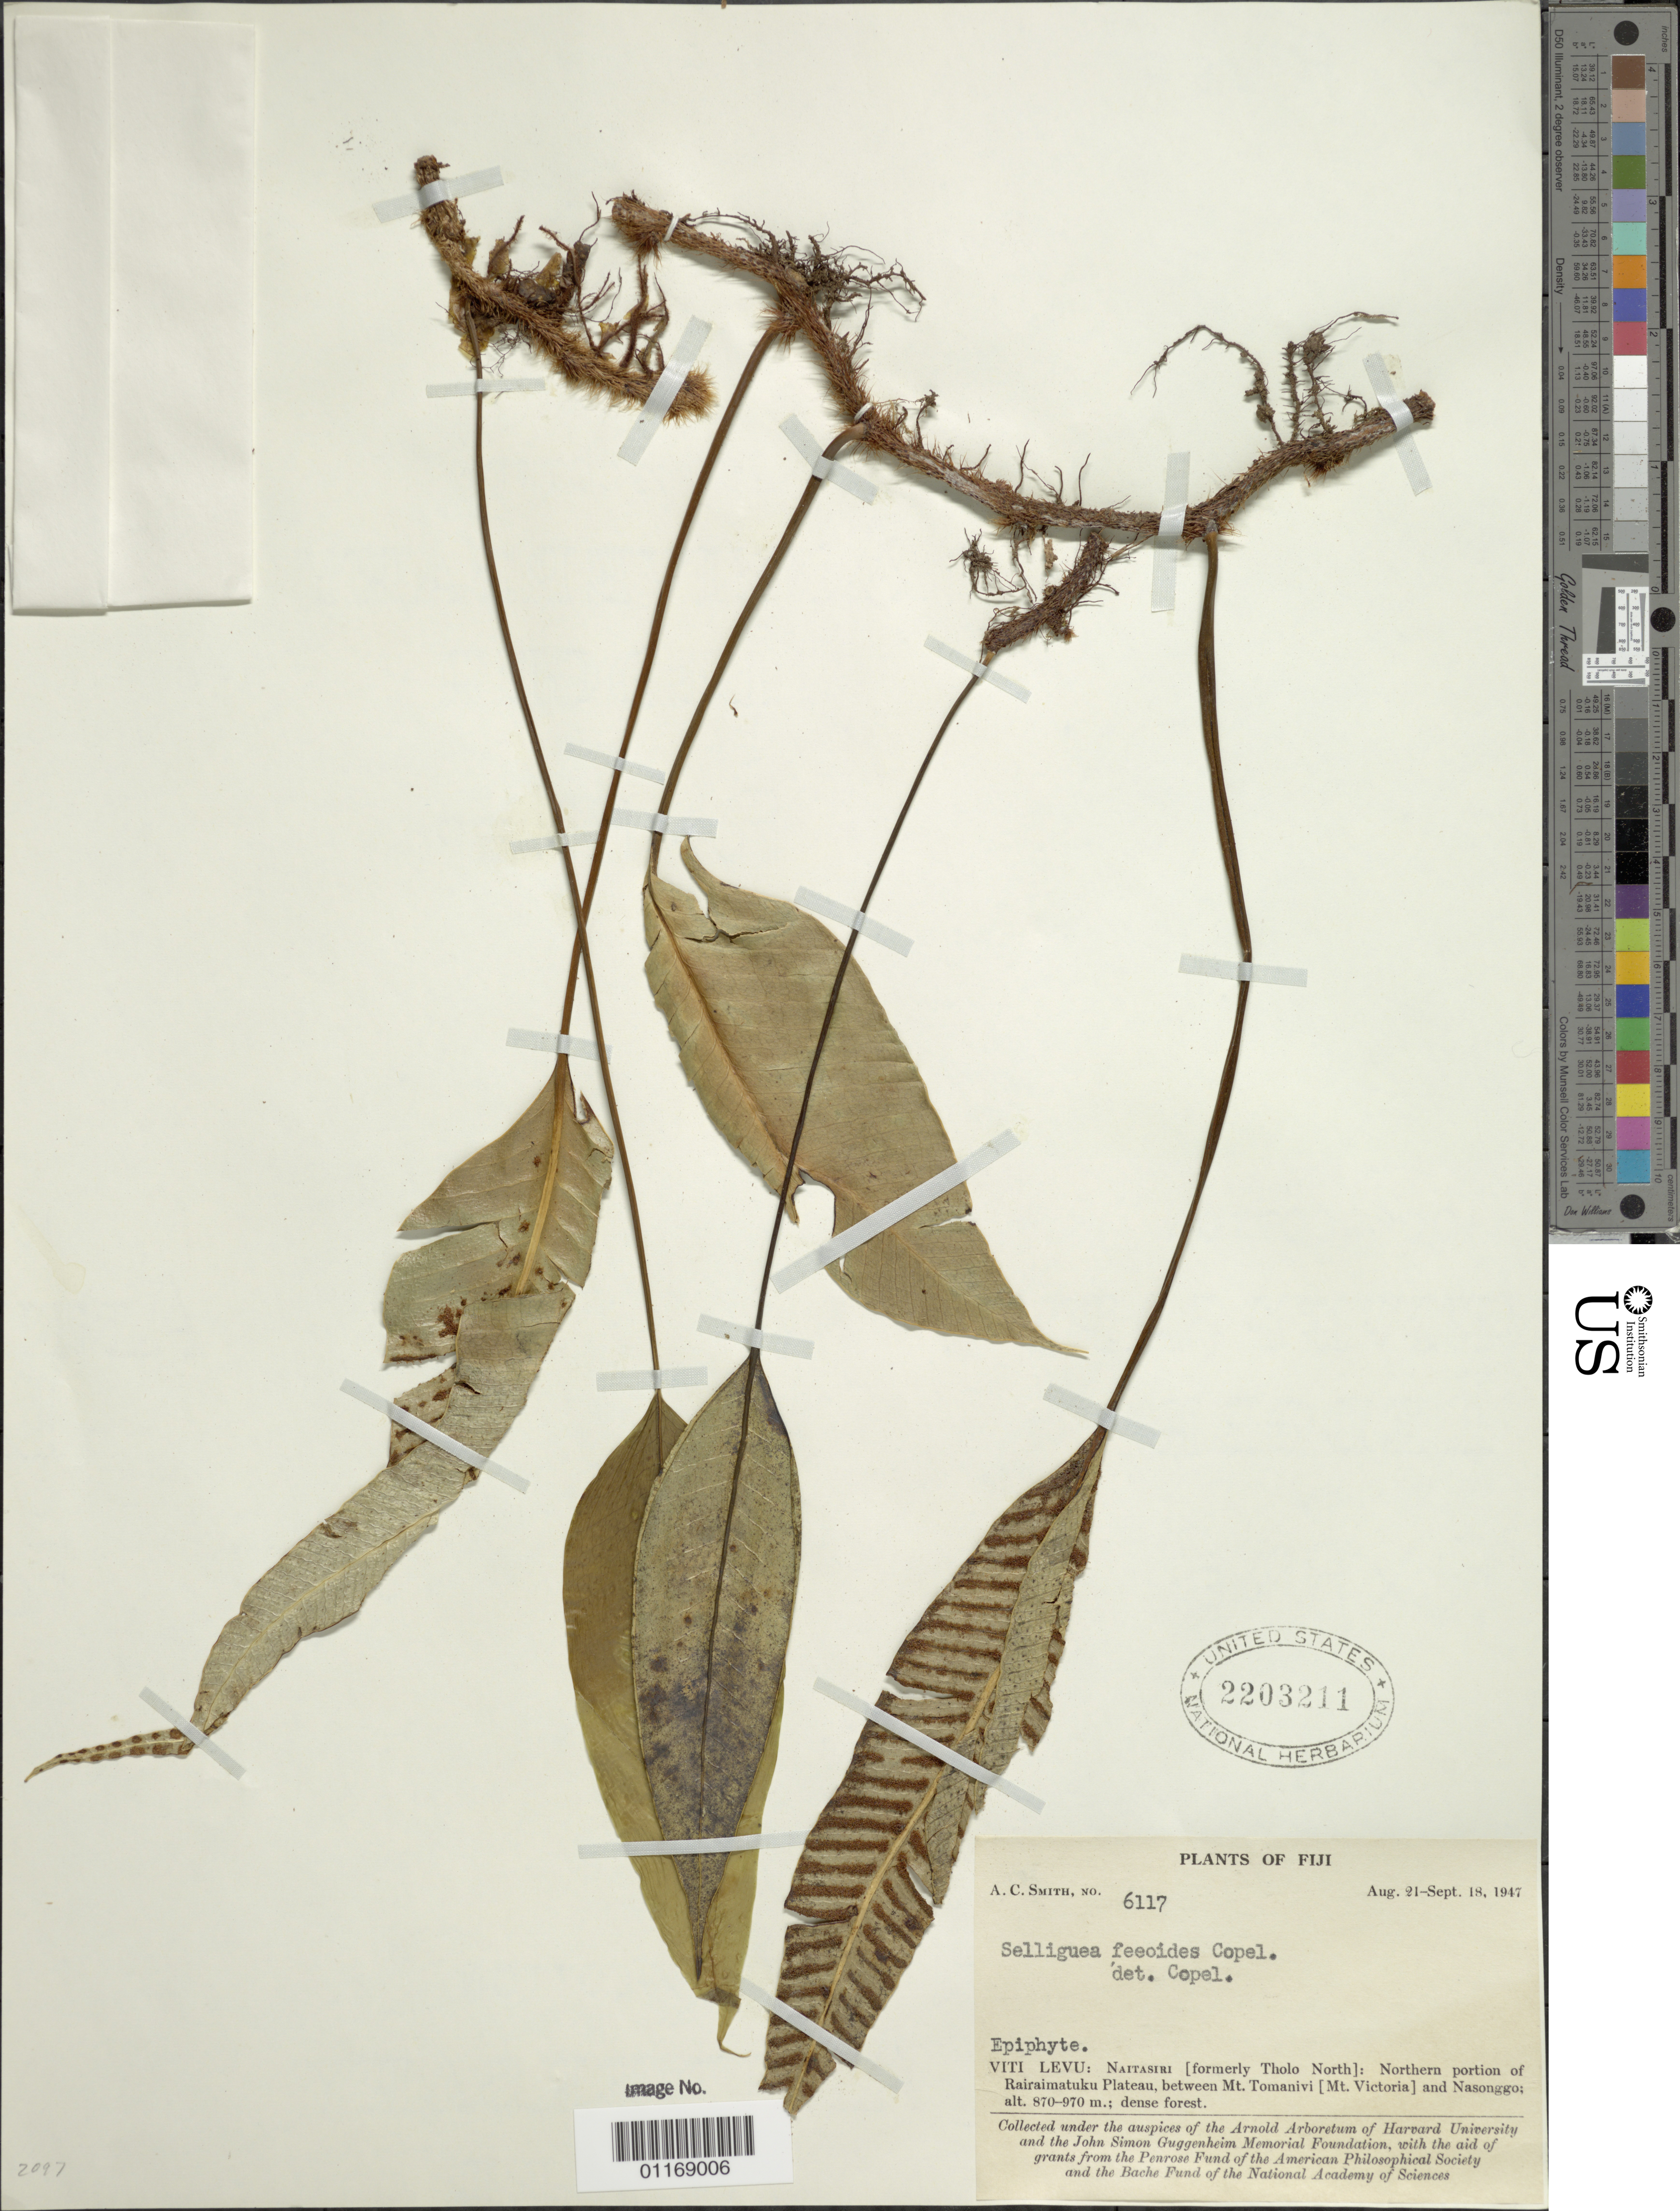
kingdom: Plantae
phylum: Tracheophyta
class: Polypodiopsida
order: Polypodiales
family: Polypodiaceae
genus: Selliguea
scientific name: Selliguea feeoides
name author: Copel.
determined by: Copeland, E. B.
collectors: A. C. Smith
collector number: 6117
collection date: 1947-08-21/1947-09-18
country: Fiji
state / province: Naitasiri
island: Viti Levu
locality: Northern portion of Rairaimatuku plateau, between Mt. tomanivi (Mt. Victoria) and Nasonggo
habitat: Dense forest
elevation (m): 870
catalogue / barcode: US 2203211